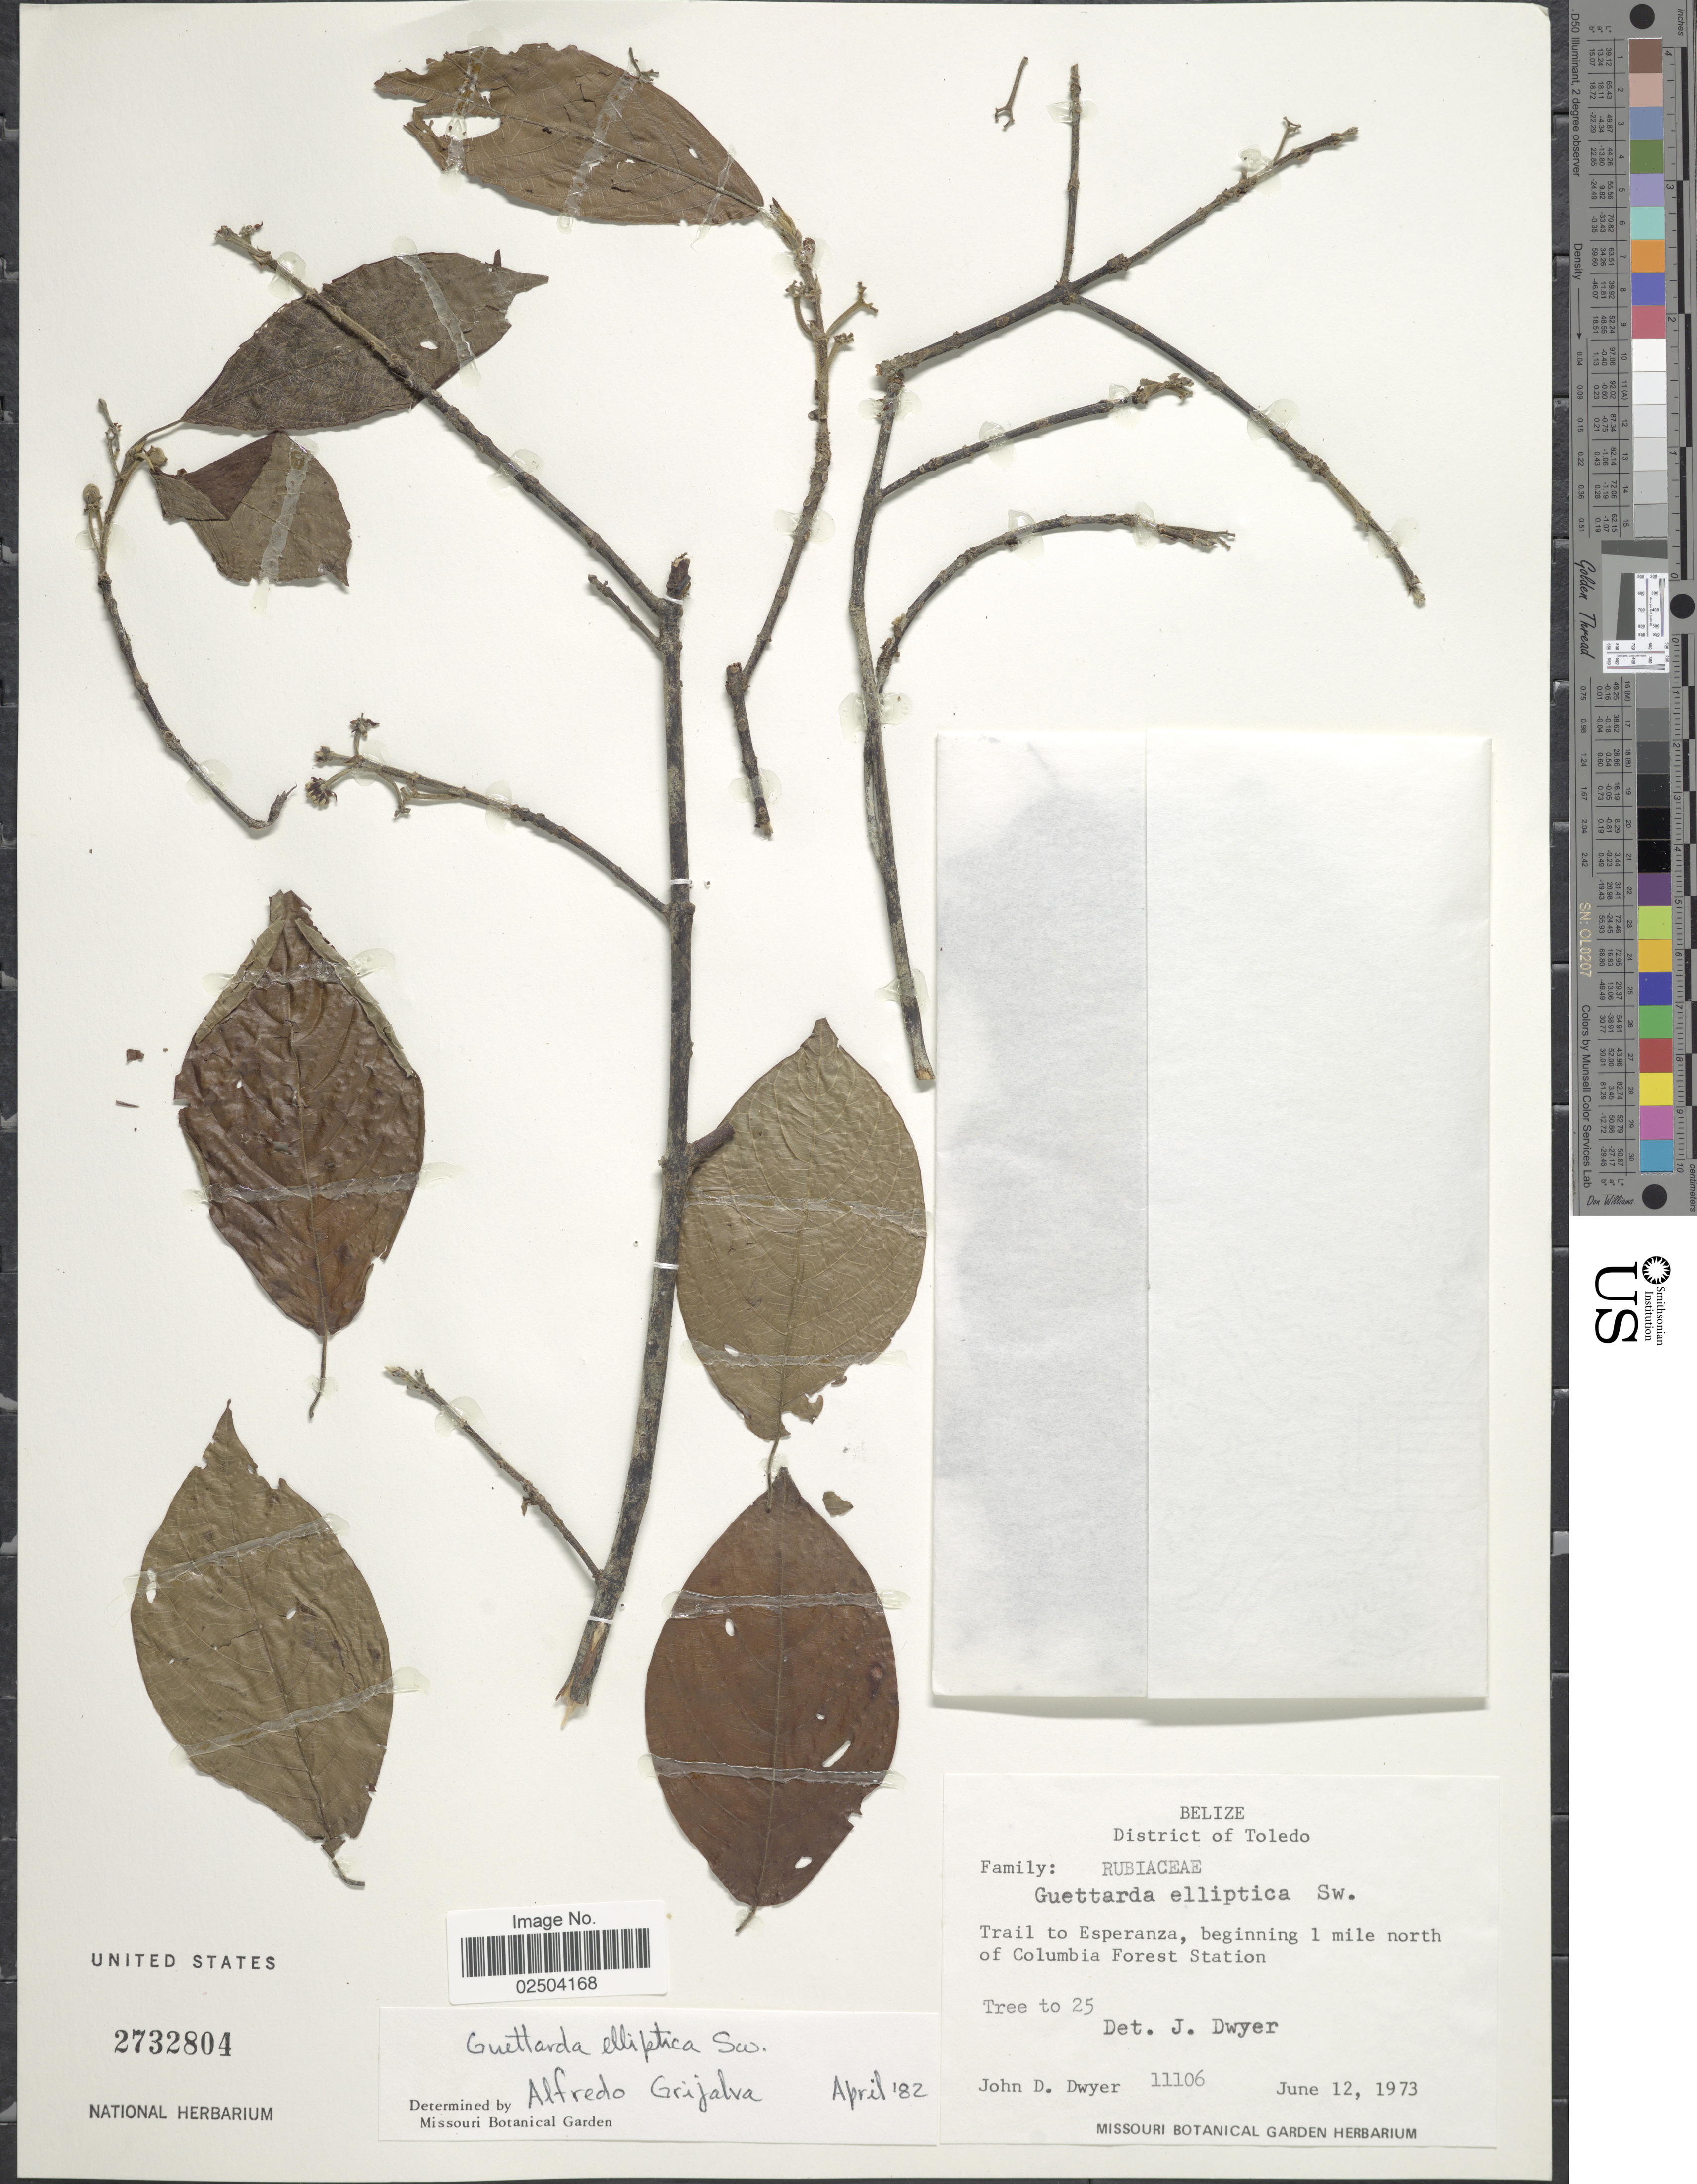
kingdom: Plantae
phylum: Tracheophyta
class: Magnoliopsida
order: Gentianales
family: Rubiaceae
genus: Guettarda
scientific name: Guettarda elliptica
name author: Sw.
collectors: J. D. Dwyer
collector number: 11106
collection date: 1973-06-12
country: Belize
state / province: Toledo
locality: District of Toledo. Trail to Esperanza, beginning 1 mile north of Colombia Forest Station.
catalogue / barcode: US 2732804